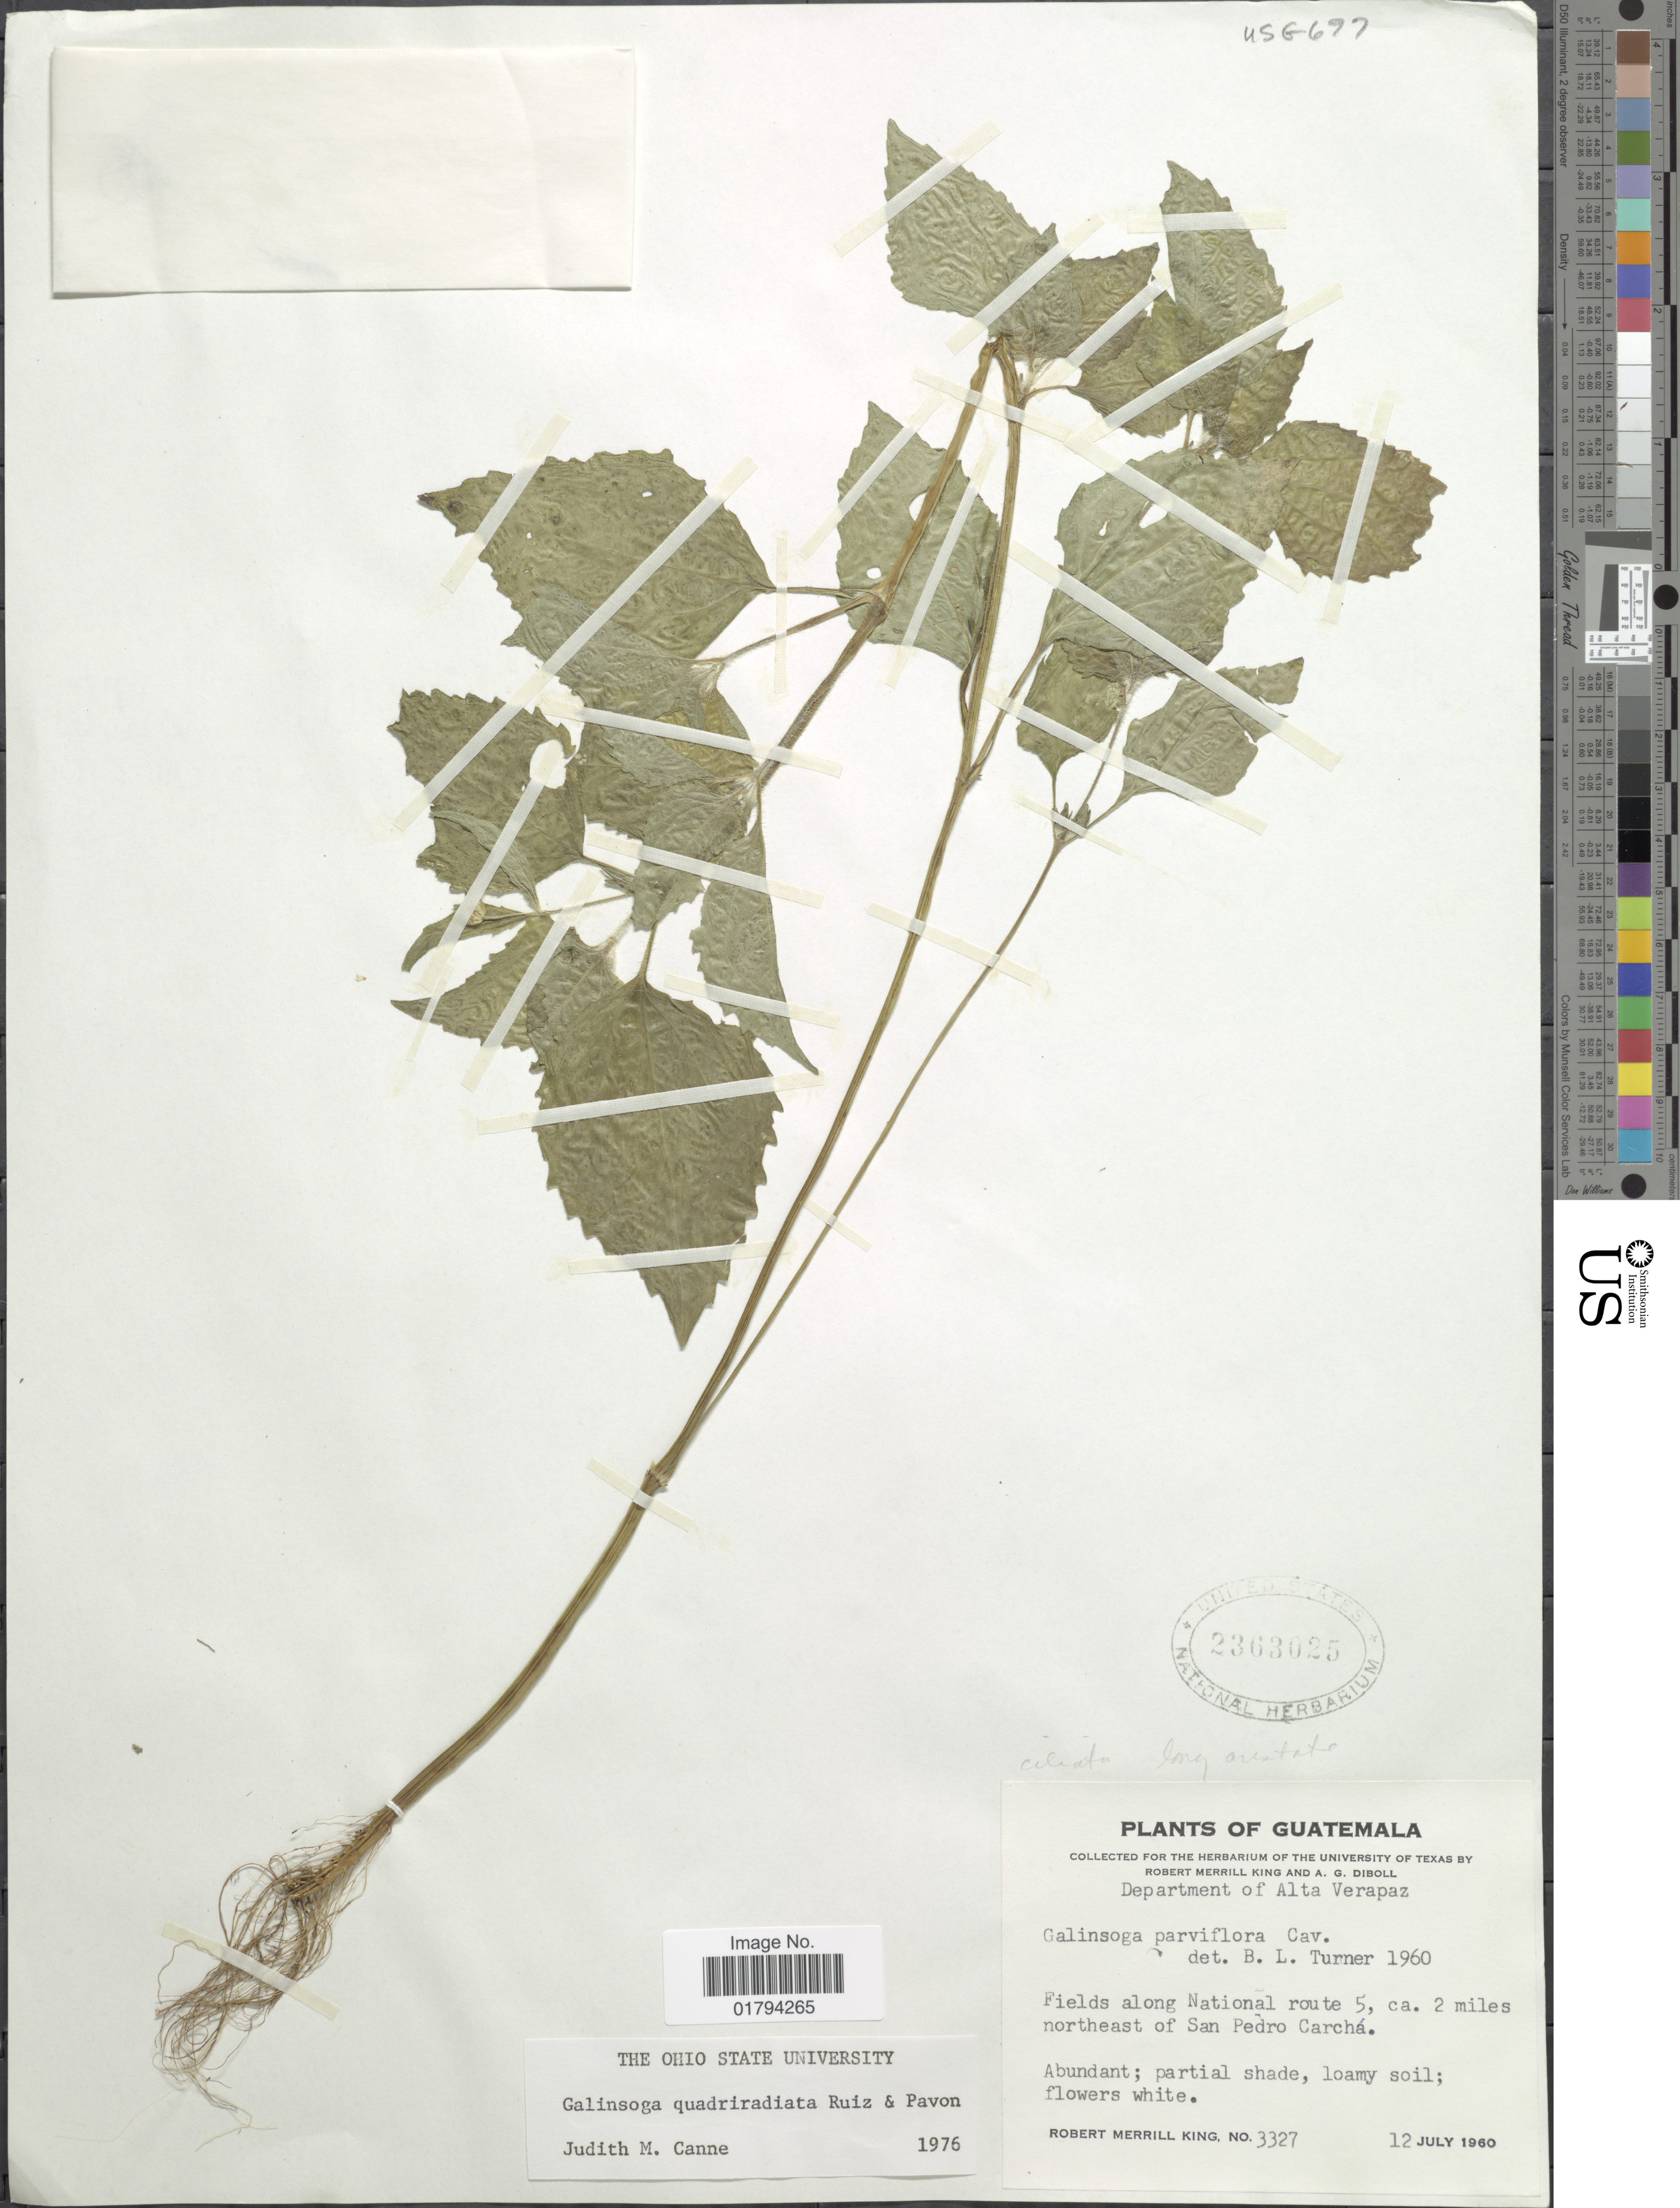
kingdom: Plantae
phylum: Tracheophyta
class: Magnoliopsida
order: Asterales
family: Asteraceae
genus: Galinsoga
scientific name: Galinsoga quadriradiata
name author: Ruiz & Pav.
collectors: R. M. King & A. Diboll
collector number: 3327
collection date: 1960-07-12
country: Guatemala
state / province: Alta Verapaz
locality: Fields along National route 5, ca. 2 miles northeast of San Pedro Carcha.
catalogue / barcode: US 2363025